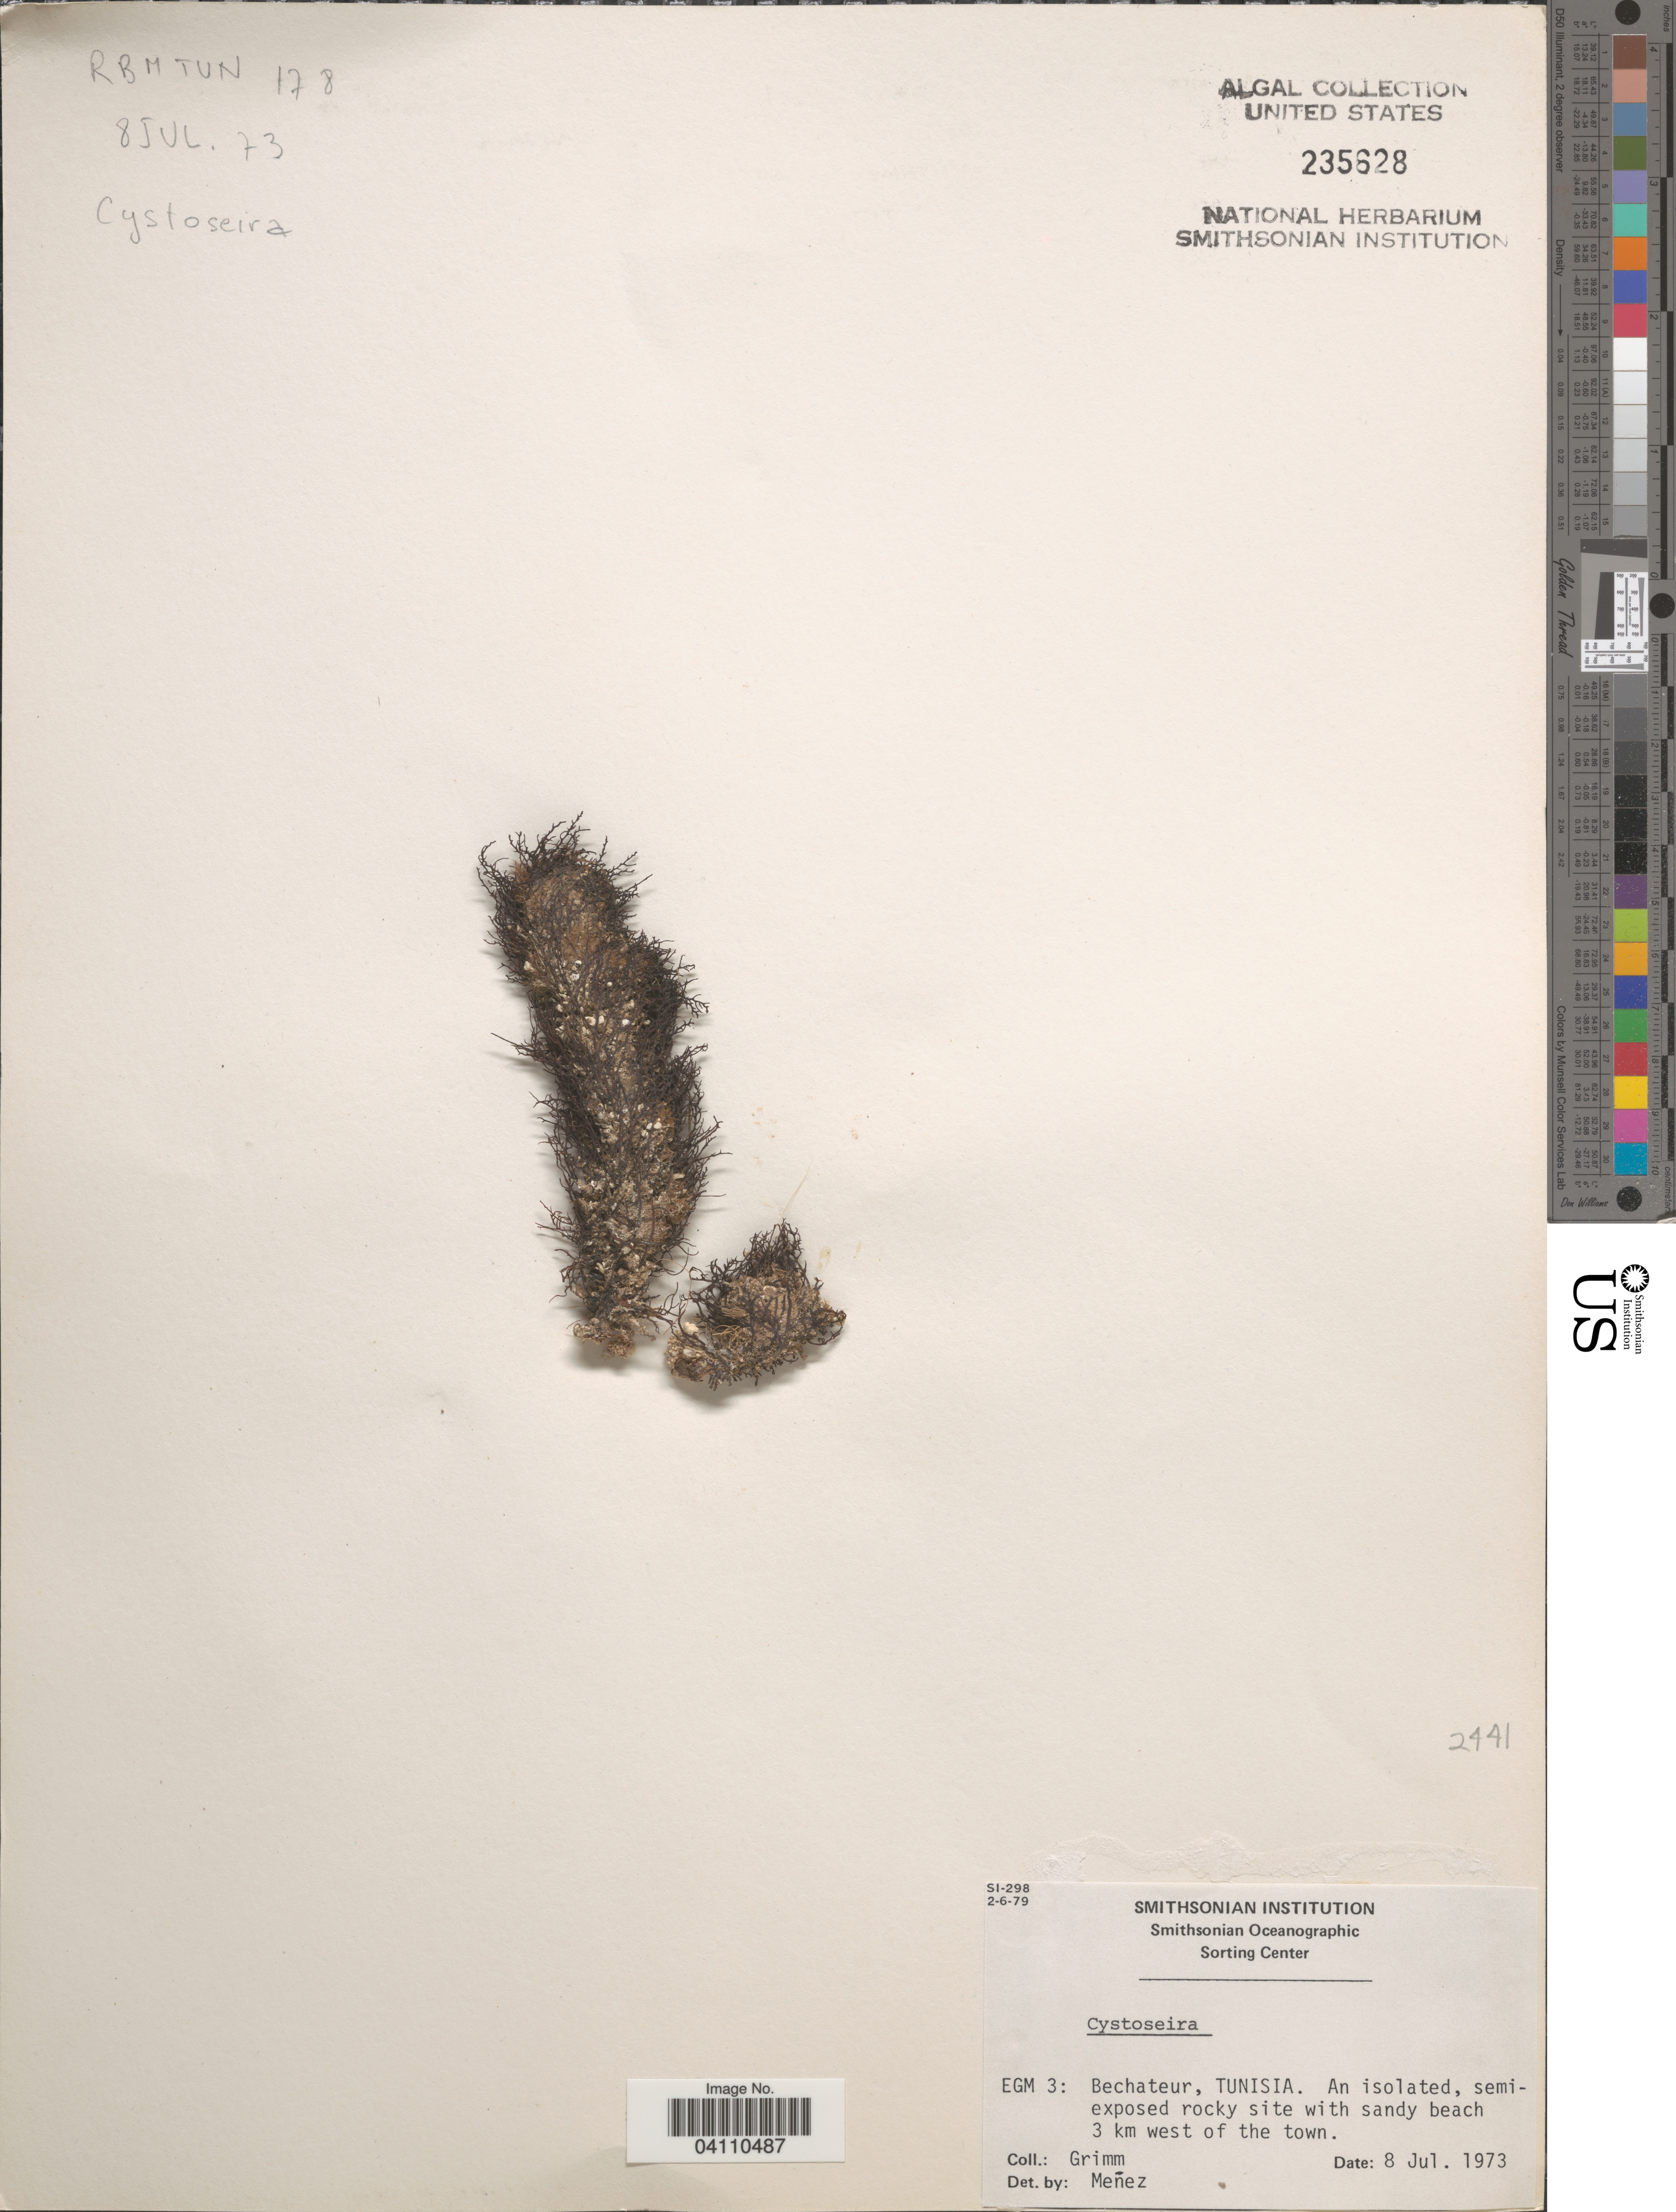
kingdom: Chromista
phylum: Ochrophyta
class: Phaeophyceae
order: Fucales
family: Sargassaceae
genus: Cystoseira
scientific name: Cystoseira sp.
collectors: Grimm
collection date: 1973-07-08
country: Tunisia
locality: EGM 3: Bechateur, Tunisia. An isolated, semi-exposed rocky site with sandy beach 3 km west of the town.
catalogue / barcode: US 235628